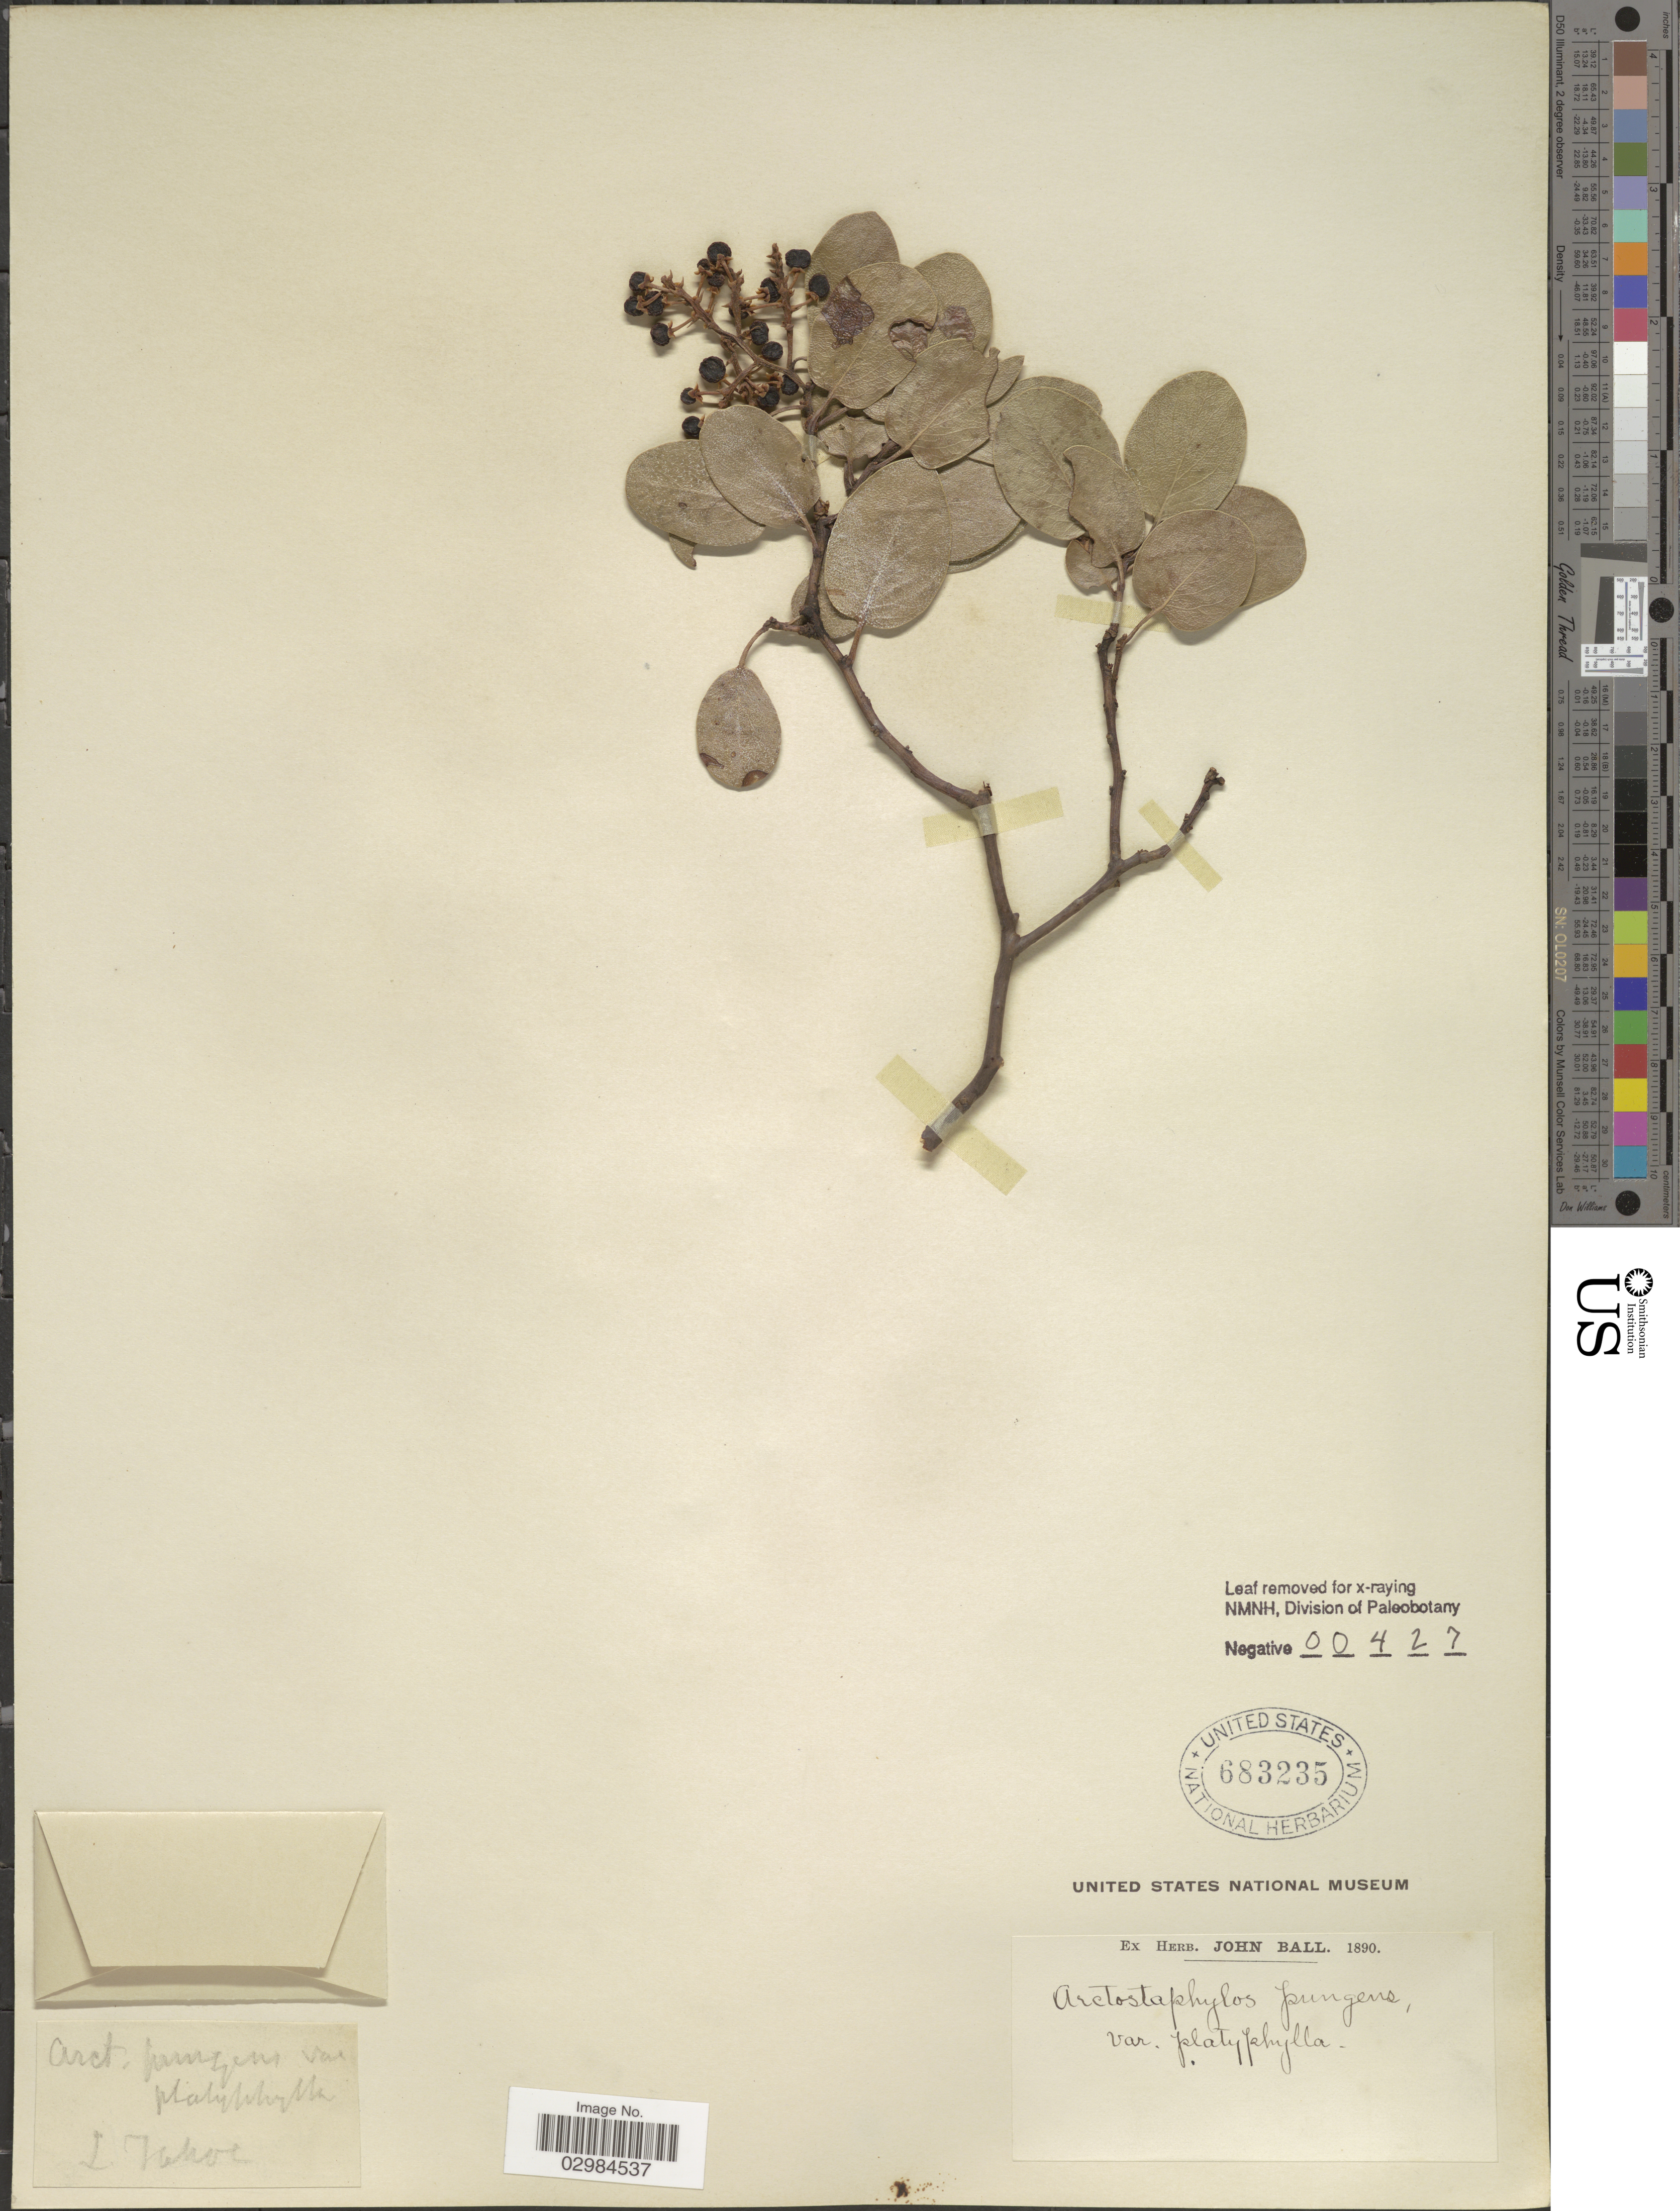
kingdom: Plantae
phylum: Tracheophyta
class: Magnoliopsida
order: Ericales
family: Ericaceae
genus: Arctostaphylos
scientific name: Arctostaphylos pungens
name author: Kunth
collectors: ex herb. John Ball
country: United States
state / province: California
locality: L. Tahoe.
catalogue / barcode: US 683235